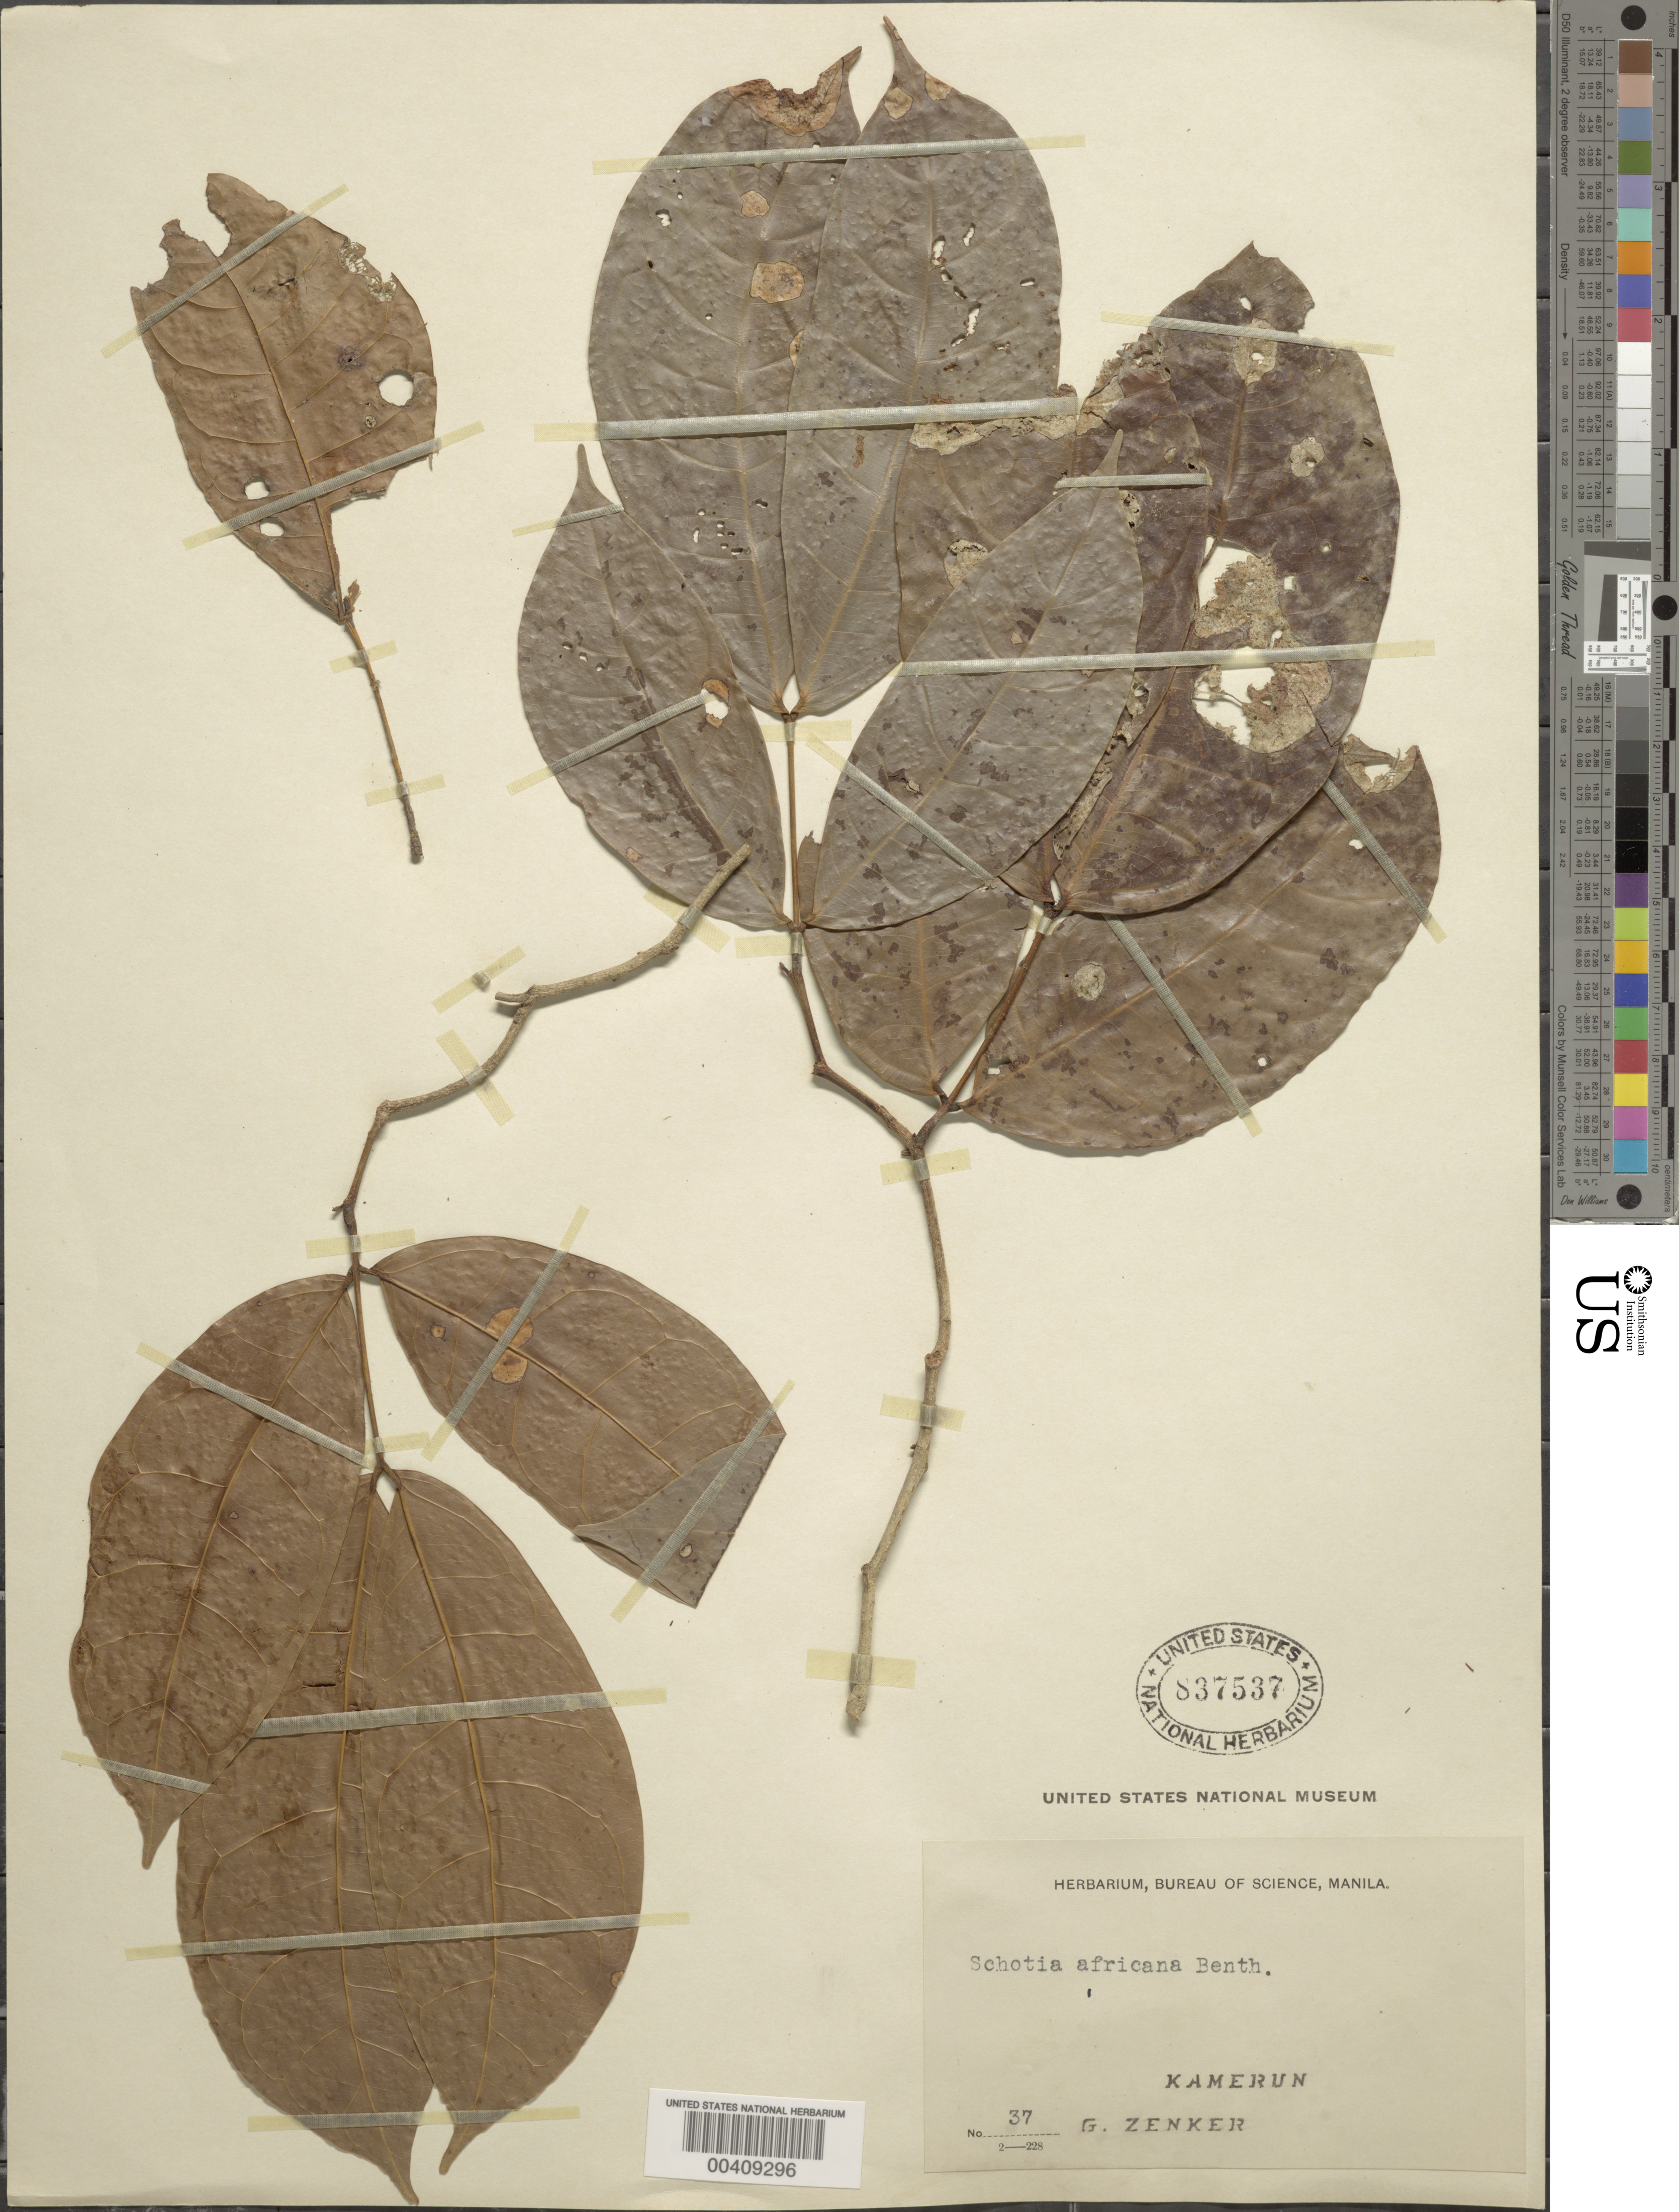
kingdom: Plantae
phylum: Tracheophyta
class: Magnoliopsida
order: Fabales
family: Fabaceae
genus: Schotia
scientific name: Schotia africana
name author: Keay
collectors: G. A. Zenker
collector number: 37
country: Cameroon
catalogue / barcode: US 837537